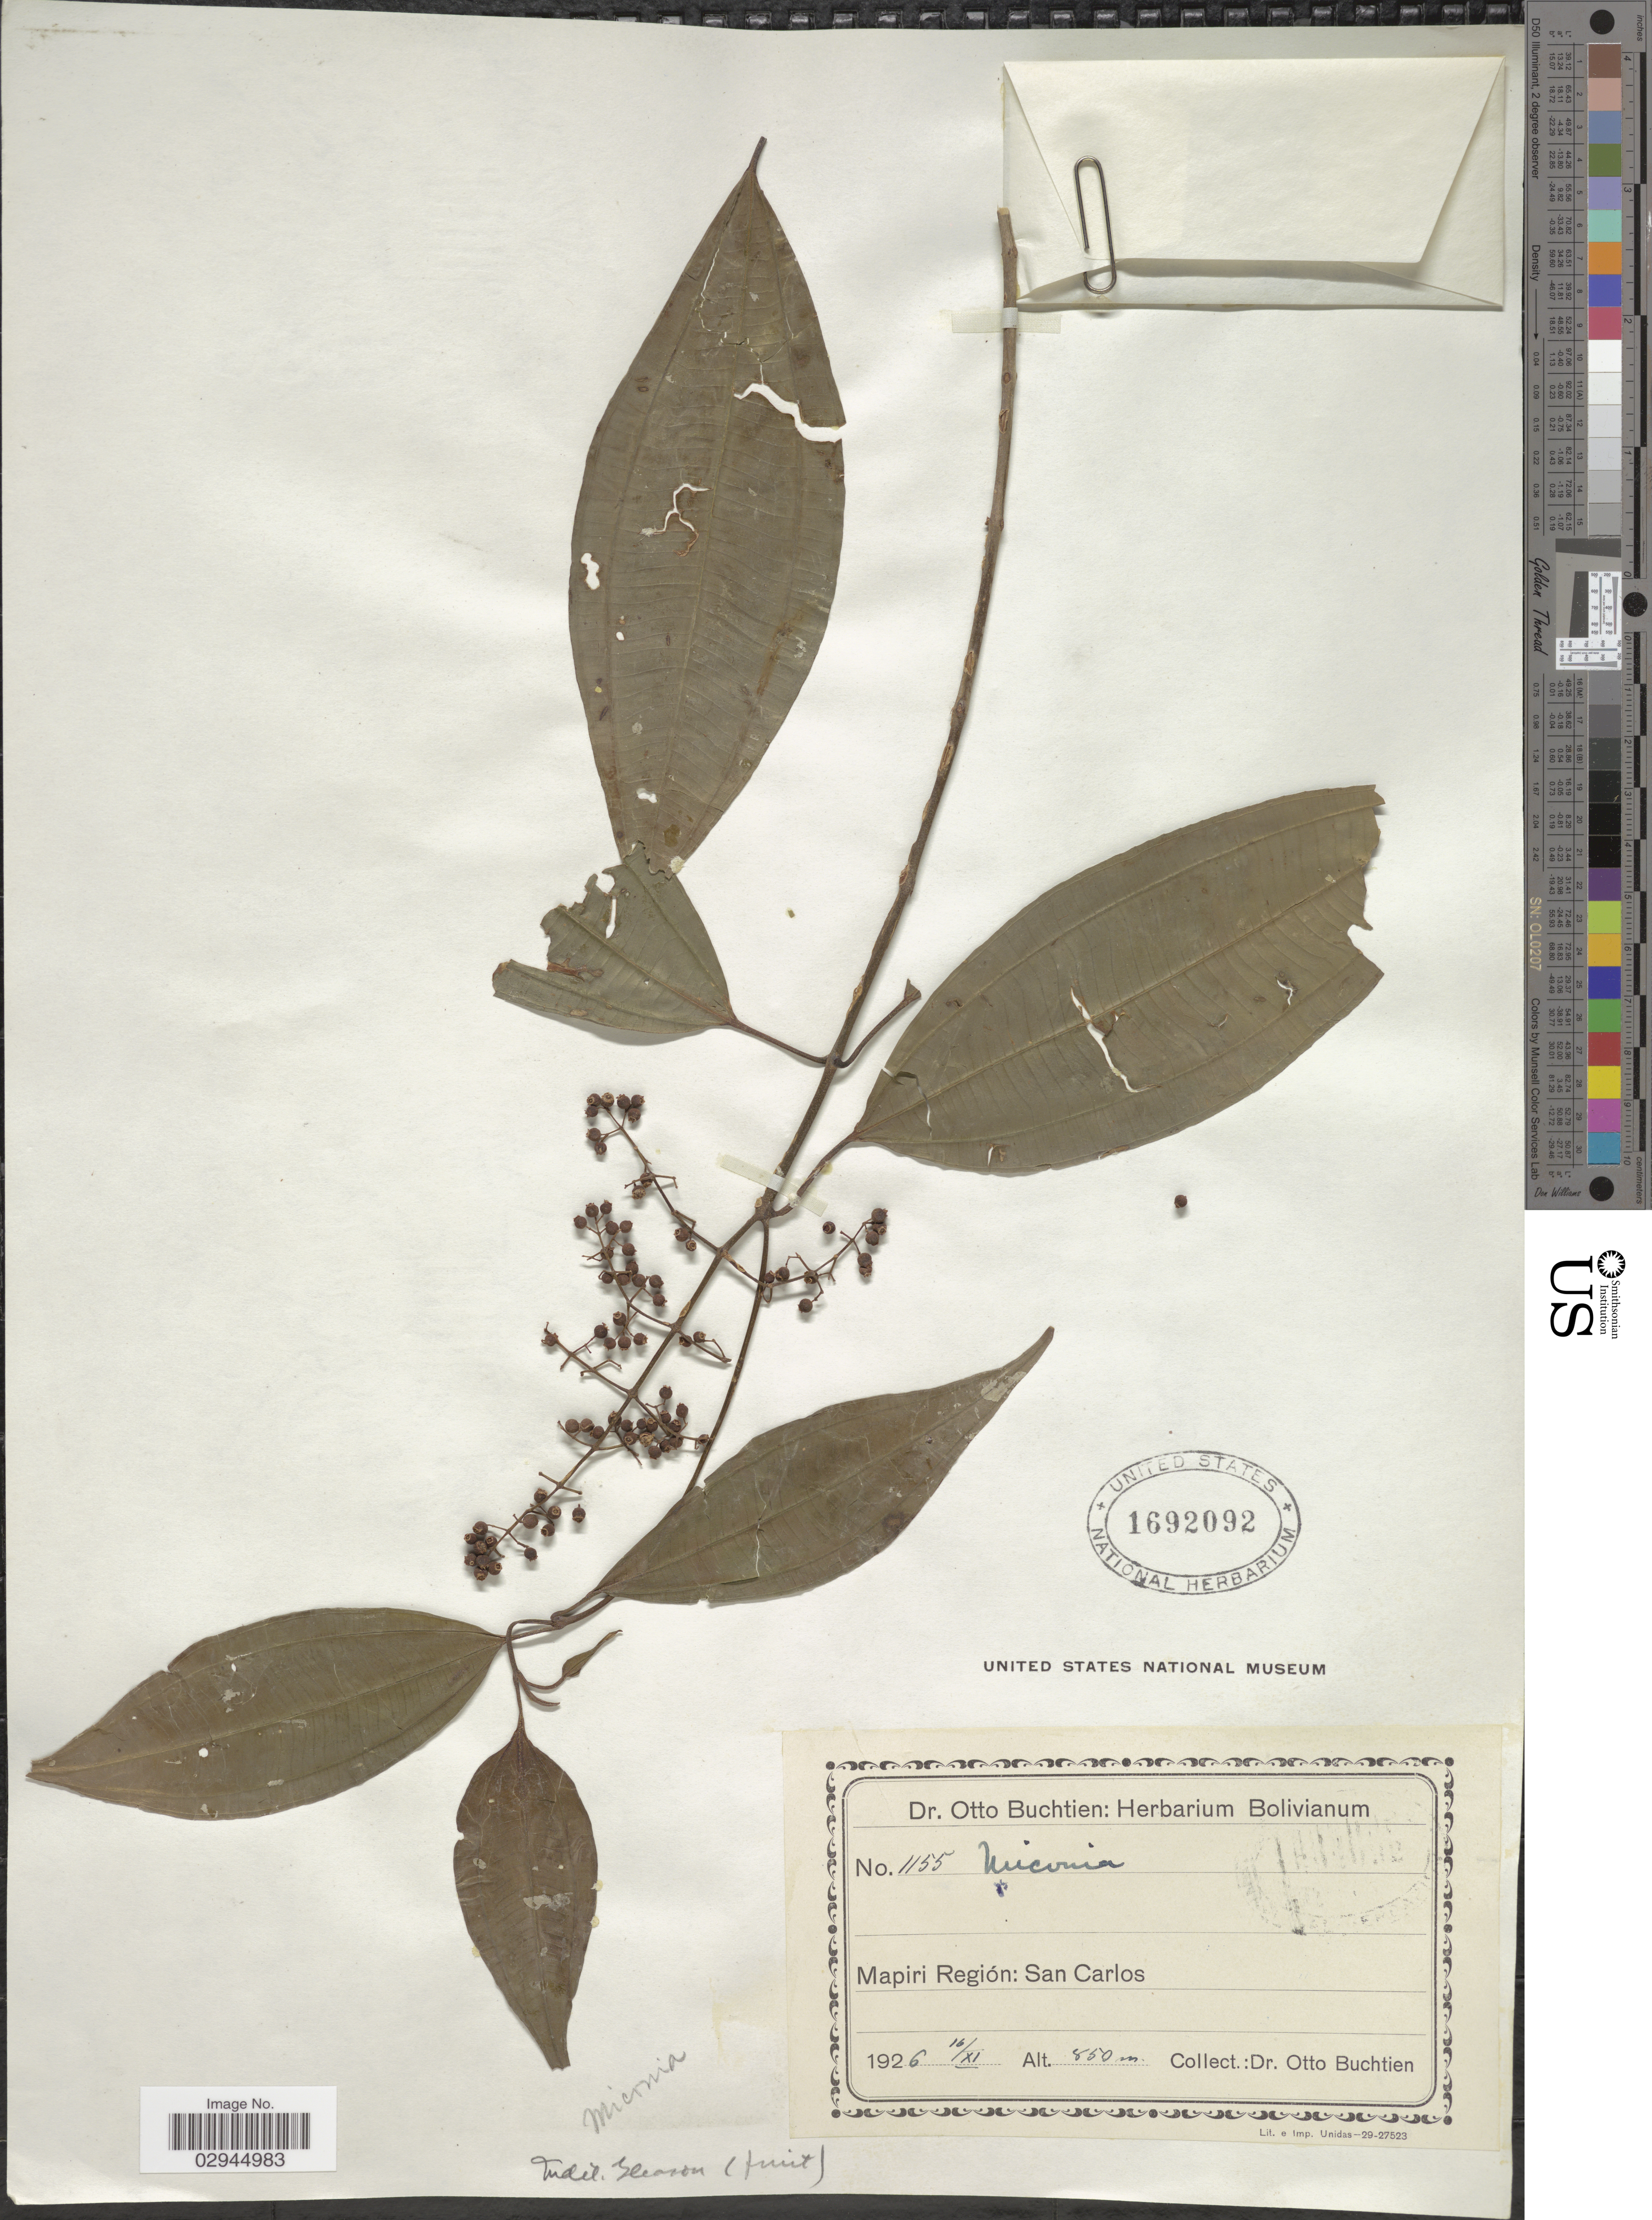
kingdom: Plantae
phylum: Tracheophyta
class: Magnoliopsida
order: Myrtales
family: Melastomataceae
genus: Miconia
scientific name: Miconia sp.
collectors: O. Buchtien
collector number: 1155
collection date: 1926-11-16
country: Bolivia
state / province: La Paz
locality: Mapiri Región: San Carlos.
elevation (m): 850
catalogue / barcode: US 1692092